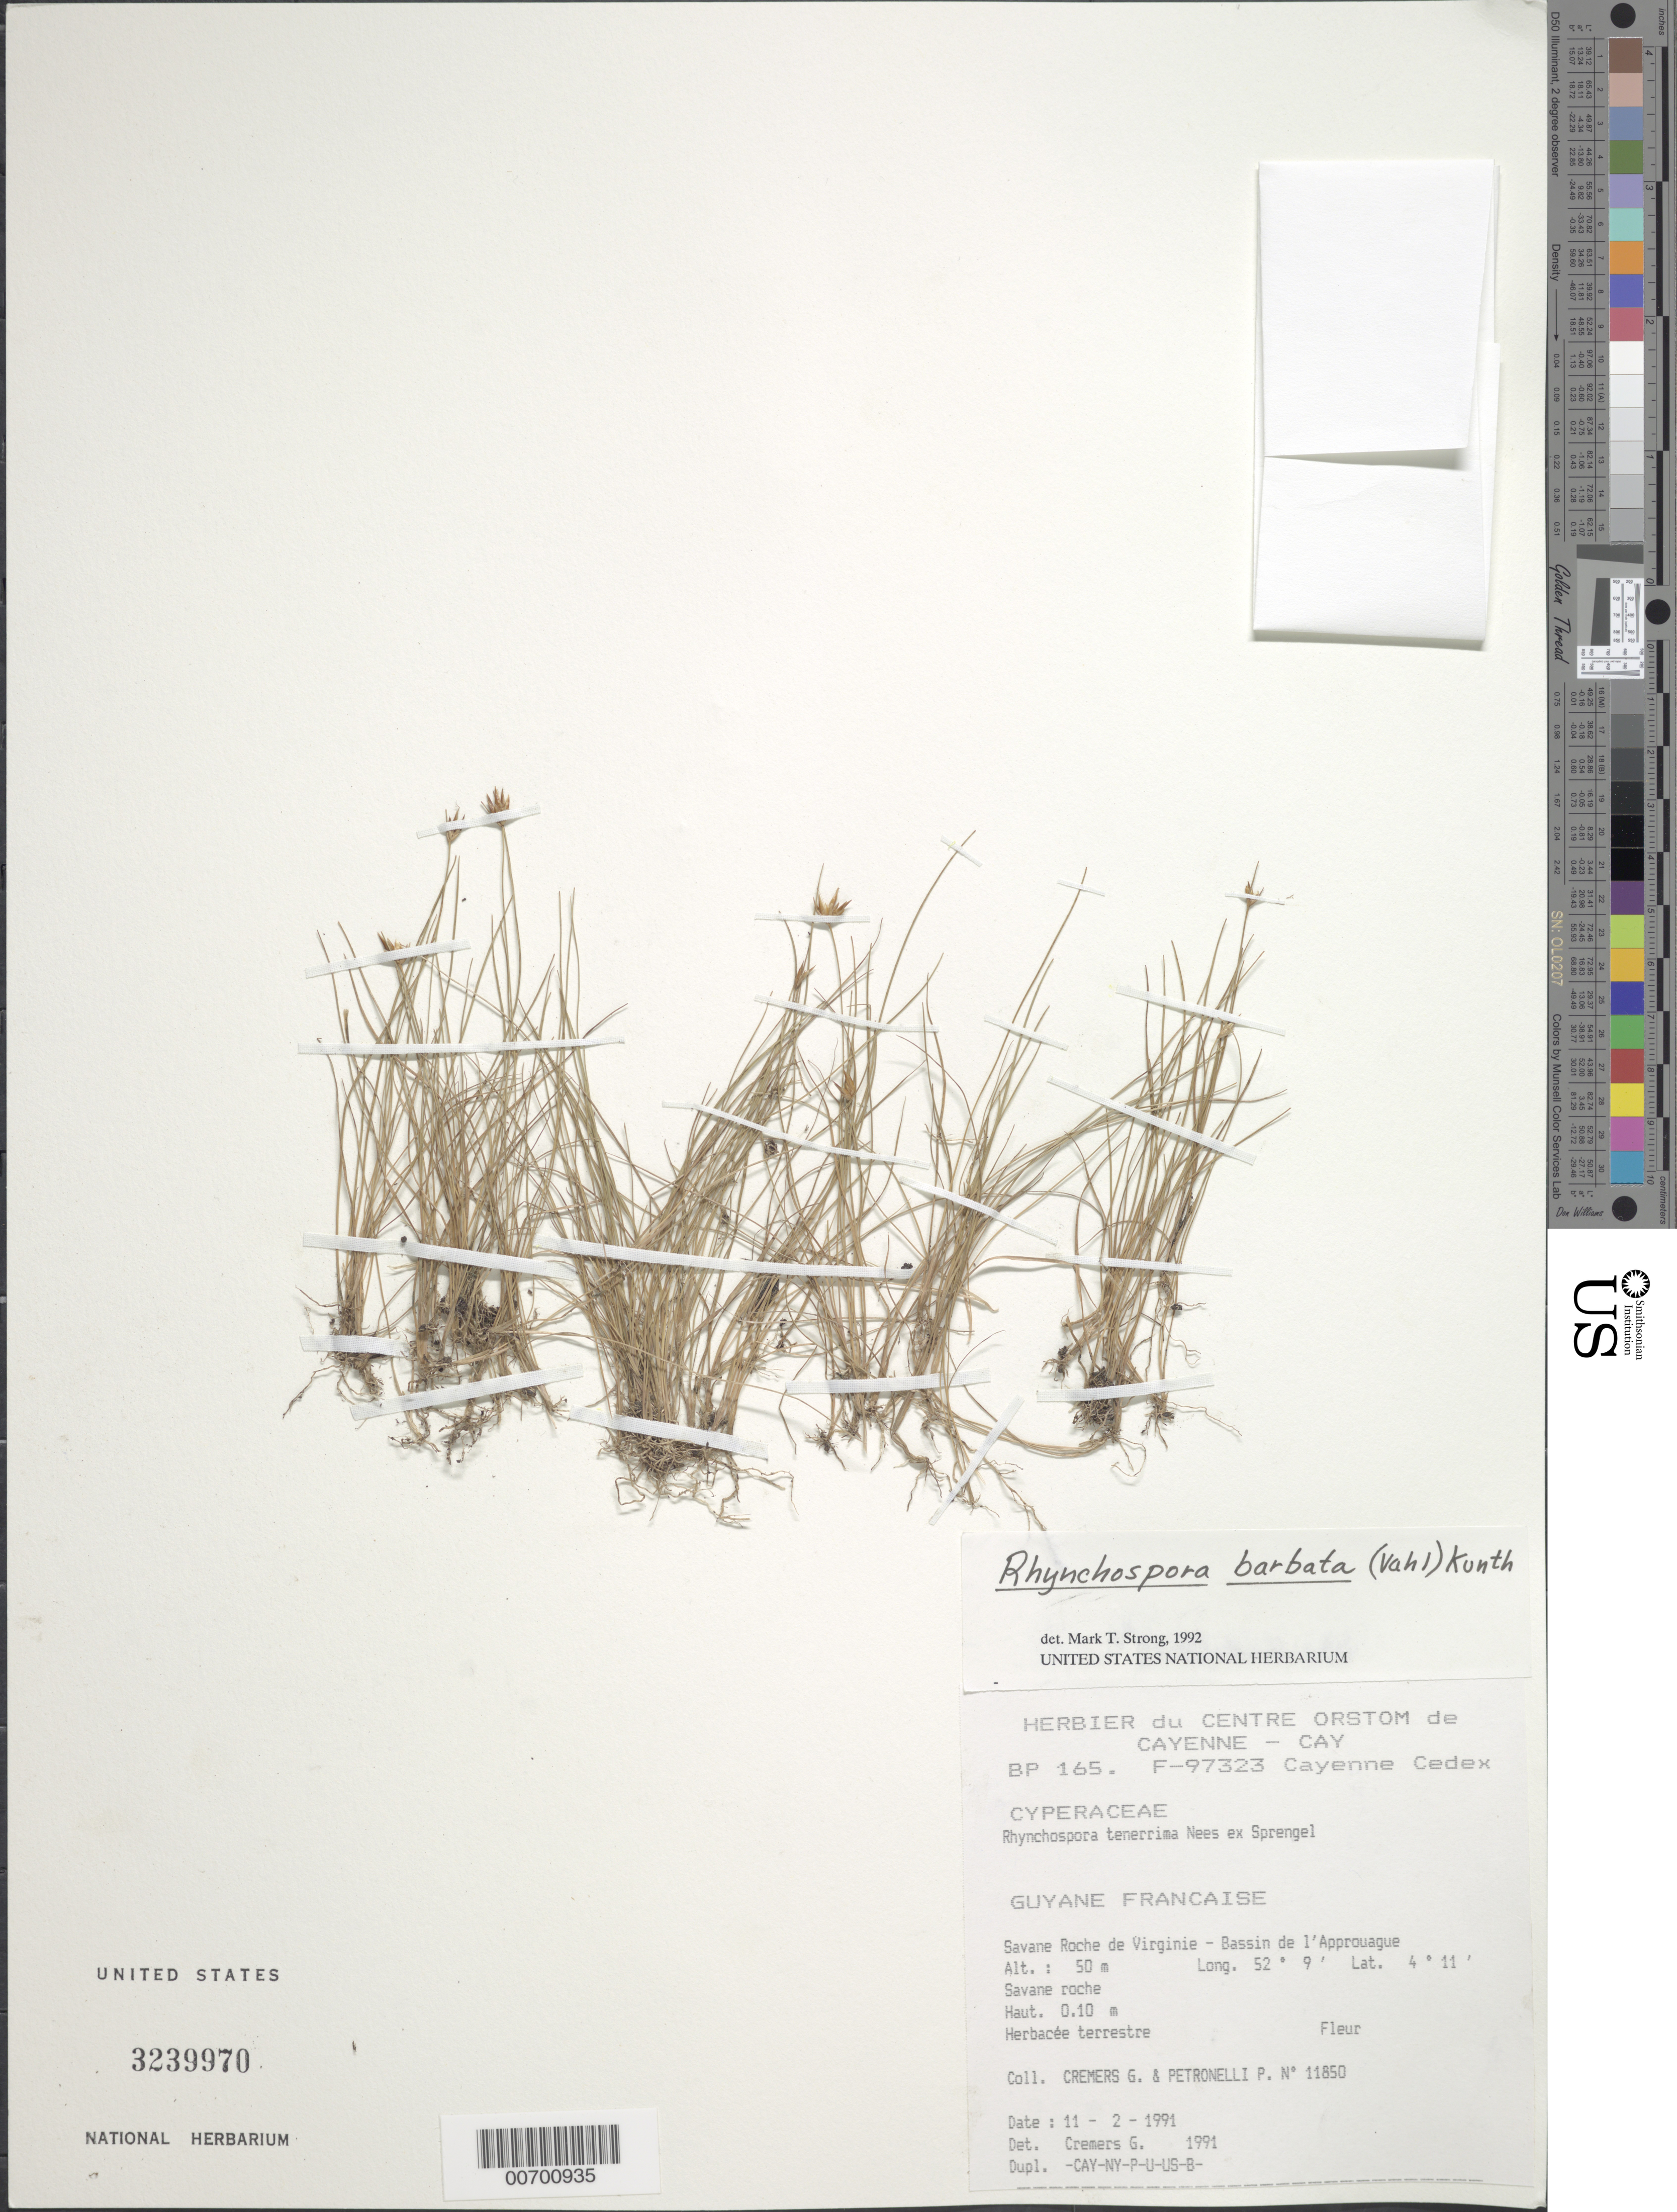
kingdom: Plantae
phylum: Tracheophyta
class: Liliopsida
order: Poales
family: Cyperaceae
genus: Rhynchospora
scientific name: Rhynchospora barbata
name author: (Vahl) Kunth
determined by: Alves, K.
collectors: G. Cremers & P. Petronelli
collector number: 11850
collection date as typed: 11-Feb-91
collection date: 1991-02-11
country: French Guiana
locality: Savane Roche de Virginie, Bassin de l'Approuague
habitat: Rocky savanna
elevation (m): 50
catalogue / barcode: US 3239970